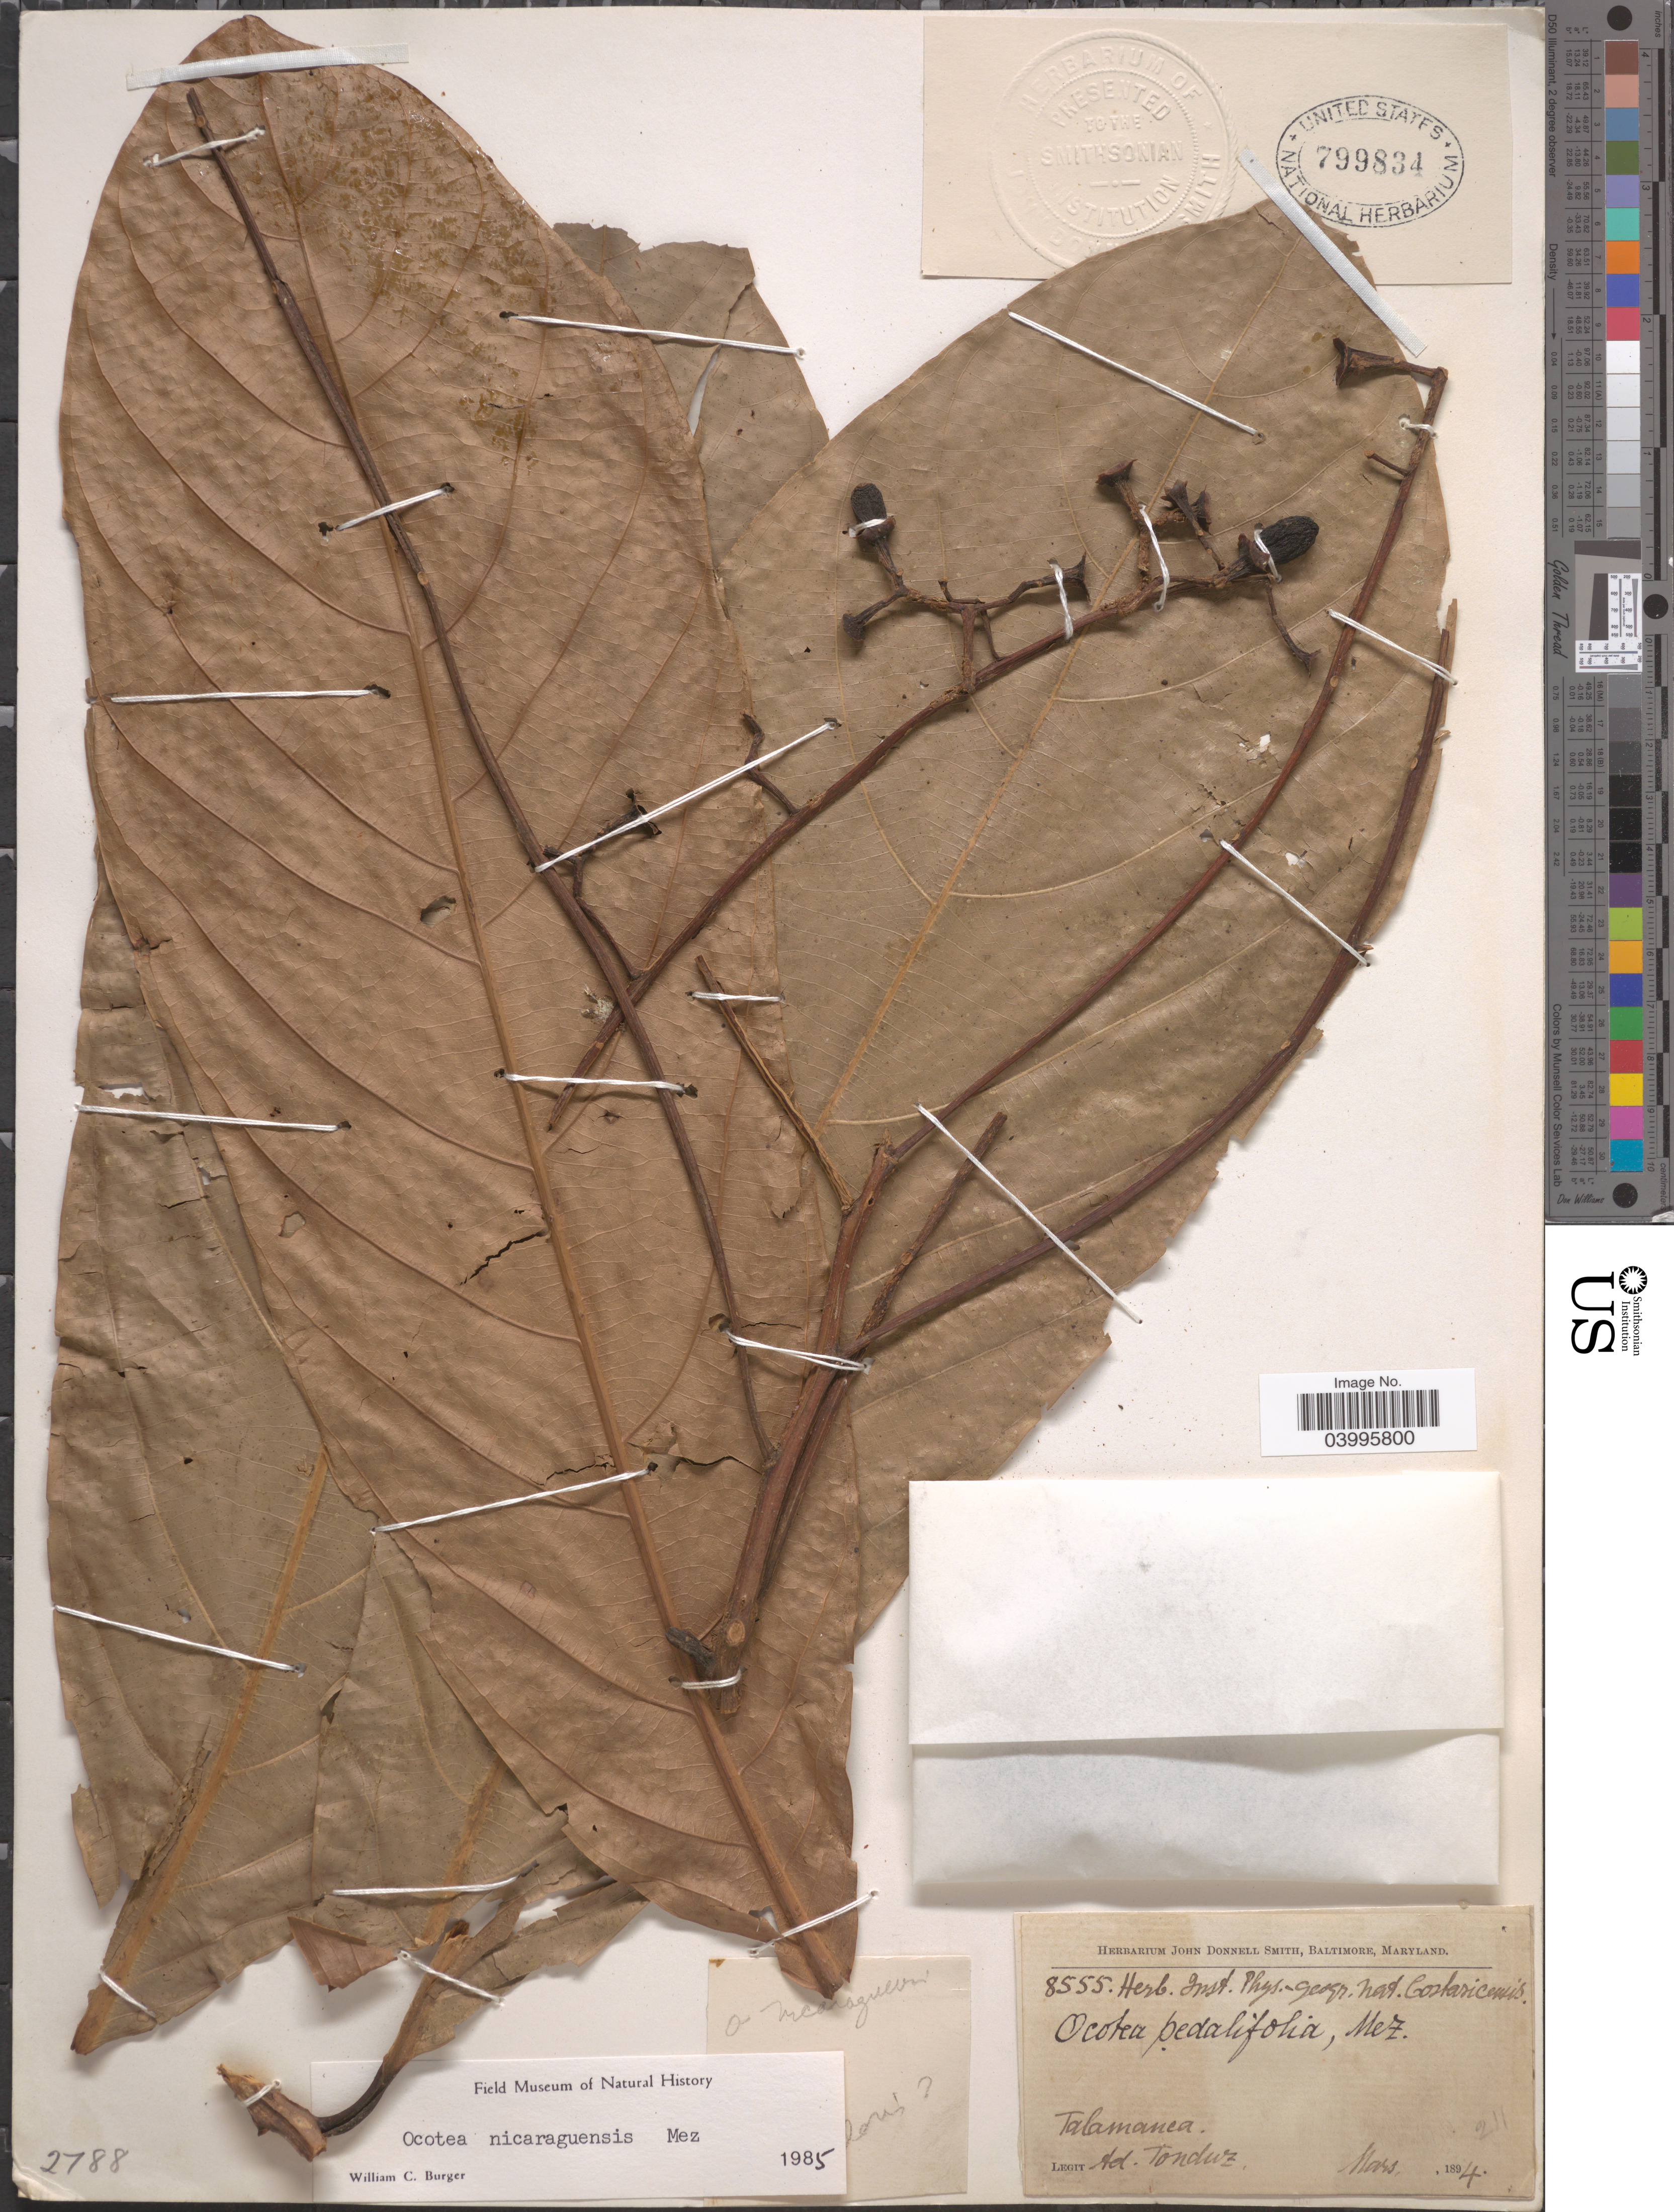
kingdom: Plantae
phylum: Tracheophyta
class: Magnoliopsida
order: Laurales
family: Lauraceae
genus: Ocotea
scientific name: Ocotea nicaraguensis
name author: Mez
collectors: A. Tonduz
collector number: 8555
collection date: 1894-03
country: Costa Rica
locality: Talamanca.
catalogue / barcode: US 799834